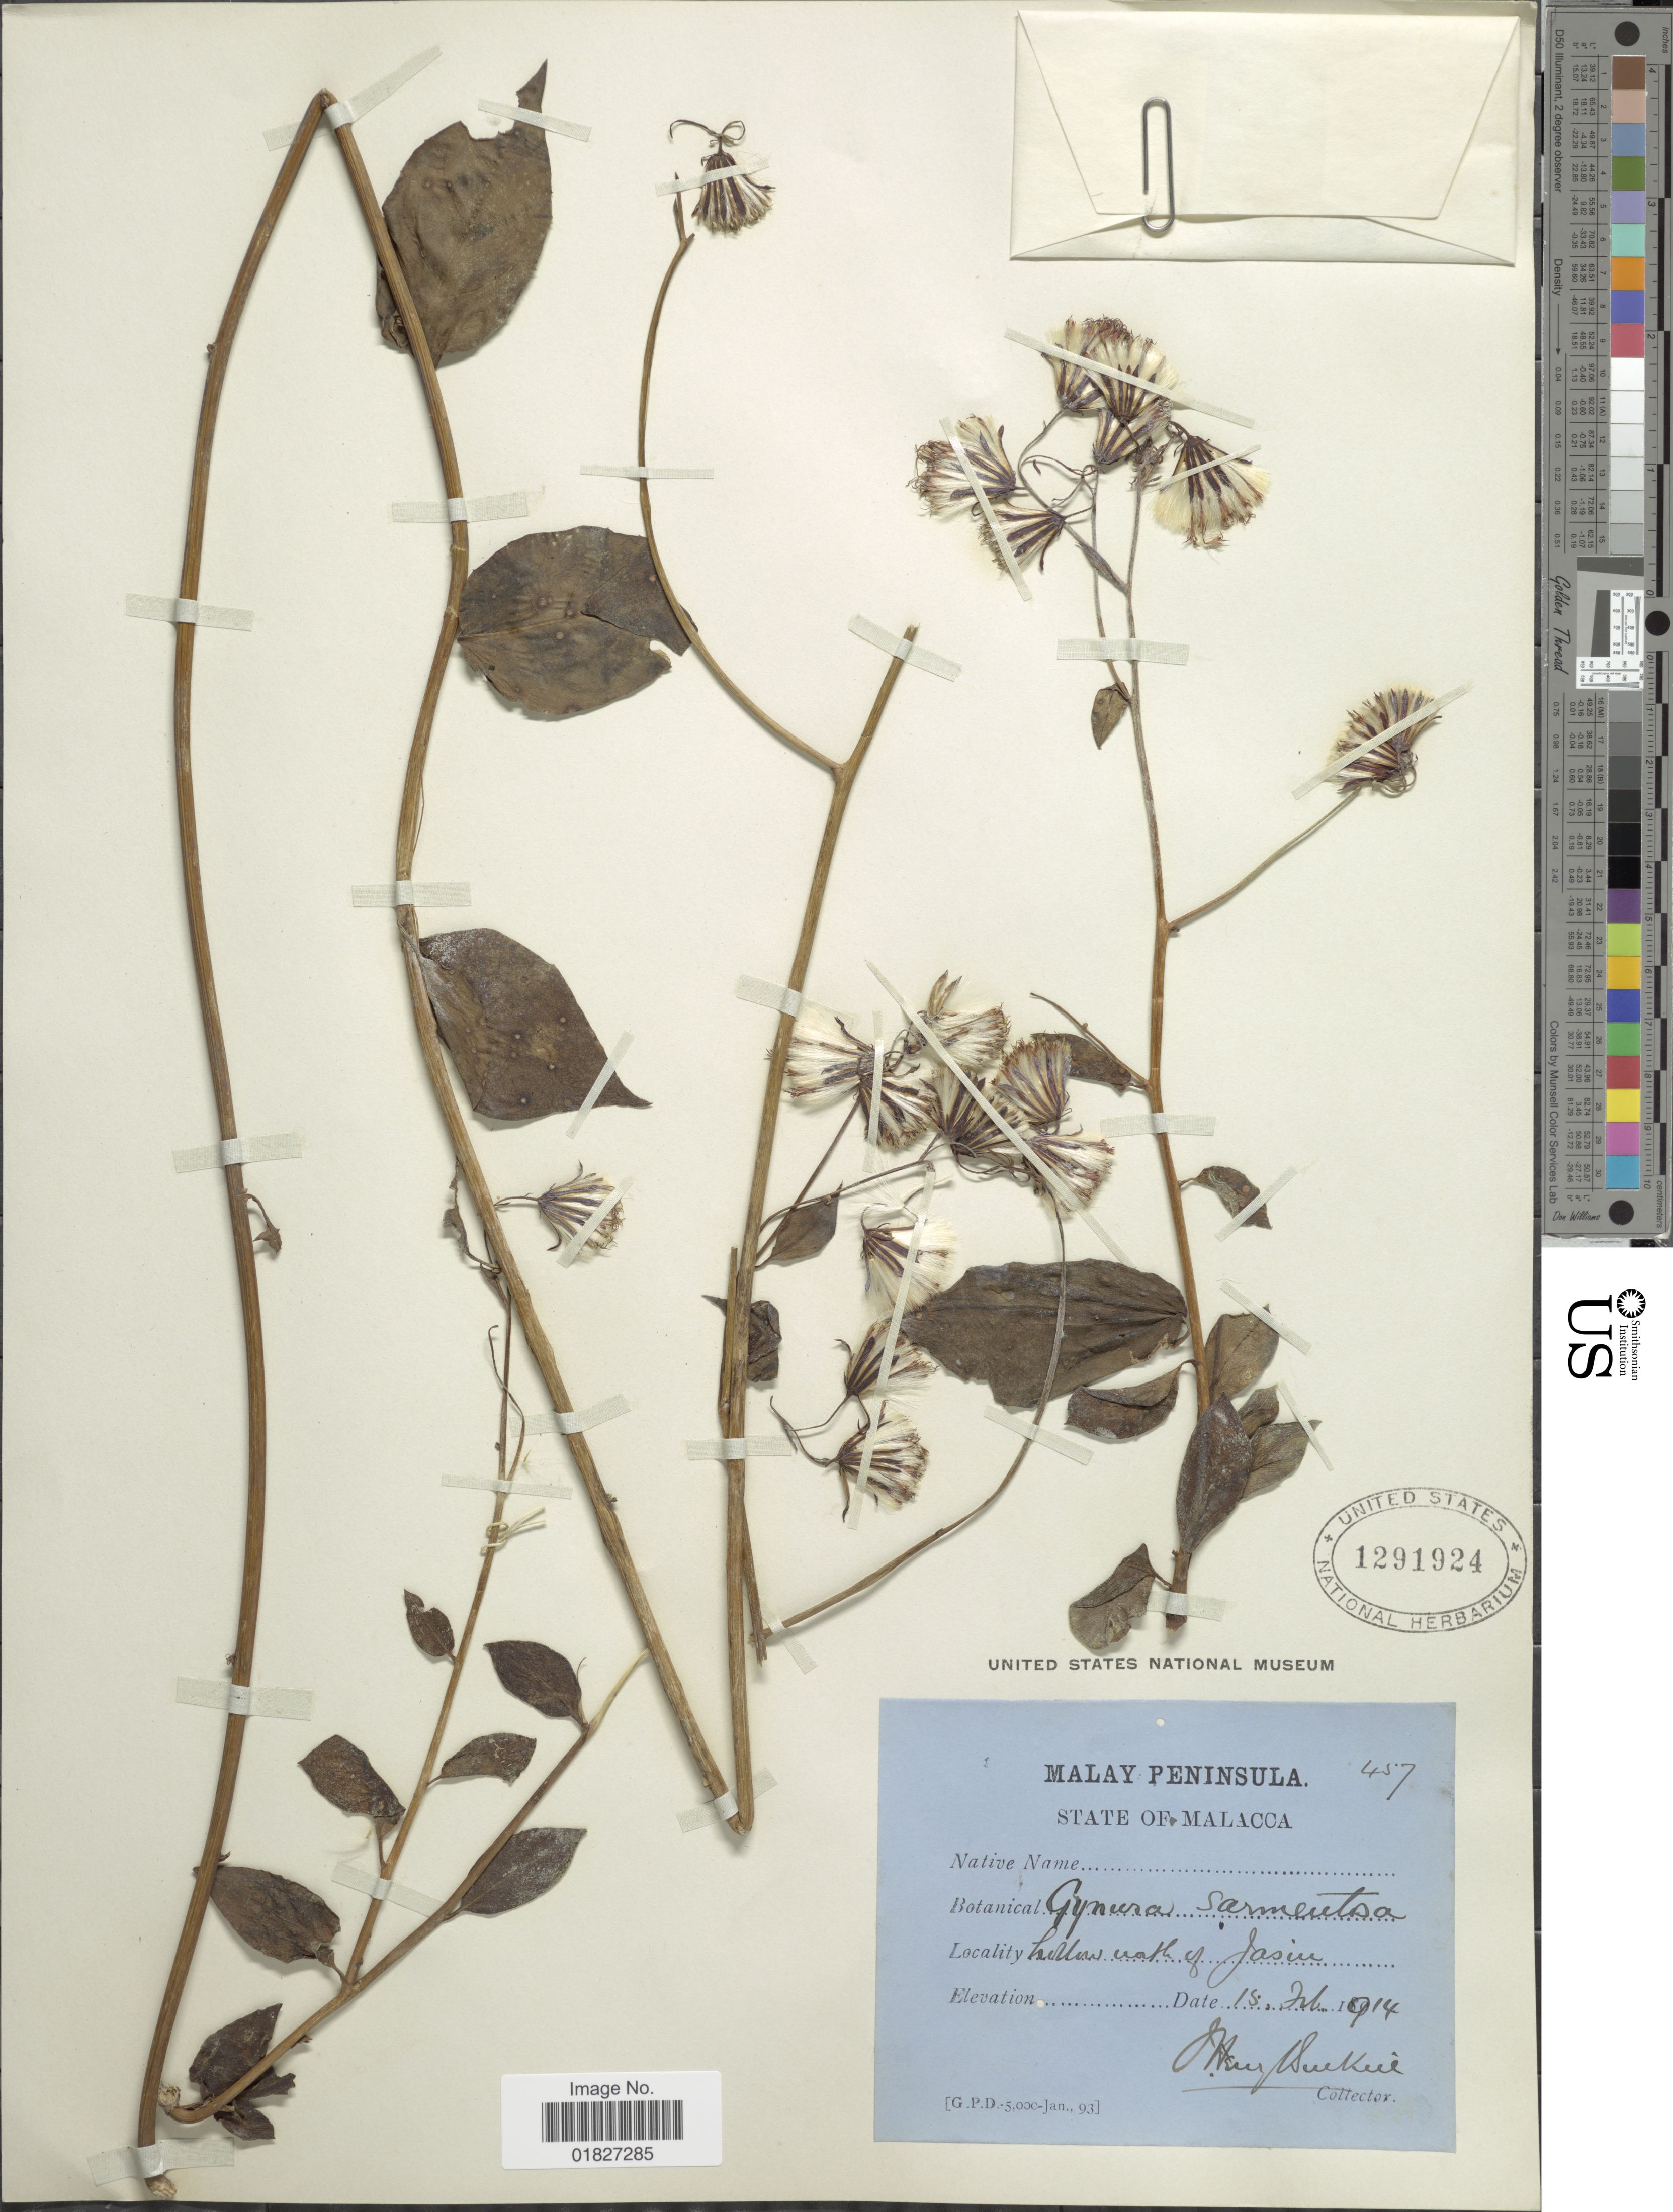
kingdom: Plantae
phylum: Tracheophyta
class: Magnoliopsida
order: Asterales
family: Asteraceae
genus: Gynura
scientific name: Gynura procumbens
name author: (Lour.) Merr.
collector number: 457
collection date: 1914-02-15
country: Malaysia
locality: Malay Peninsula, State of Malacca, hollow north of Jasin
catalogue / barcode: US 1291924